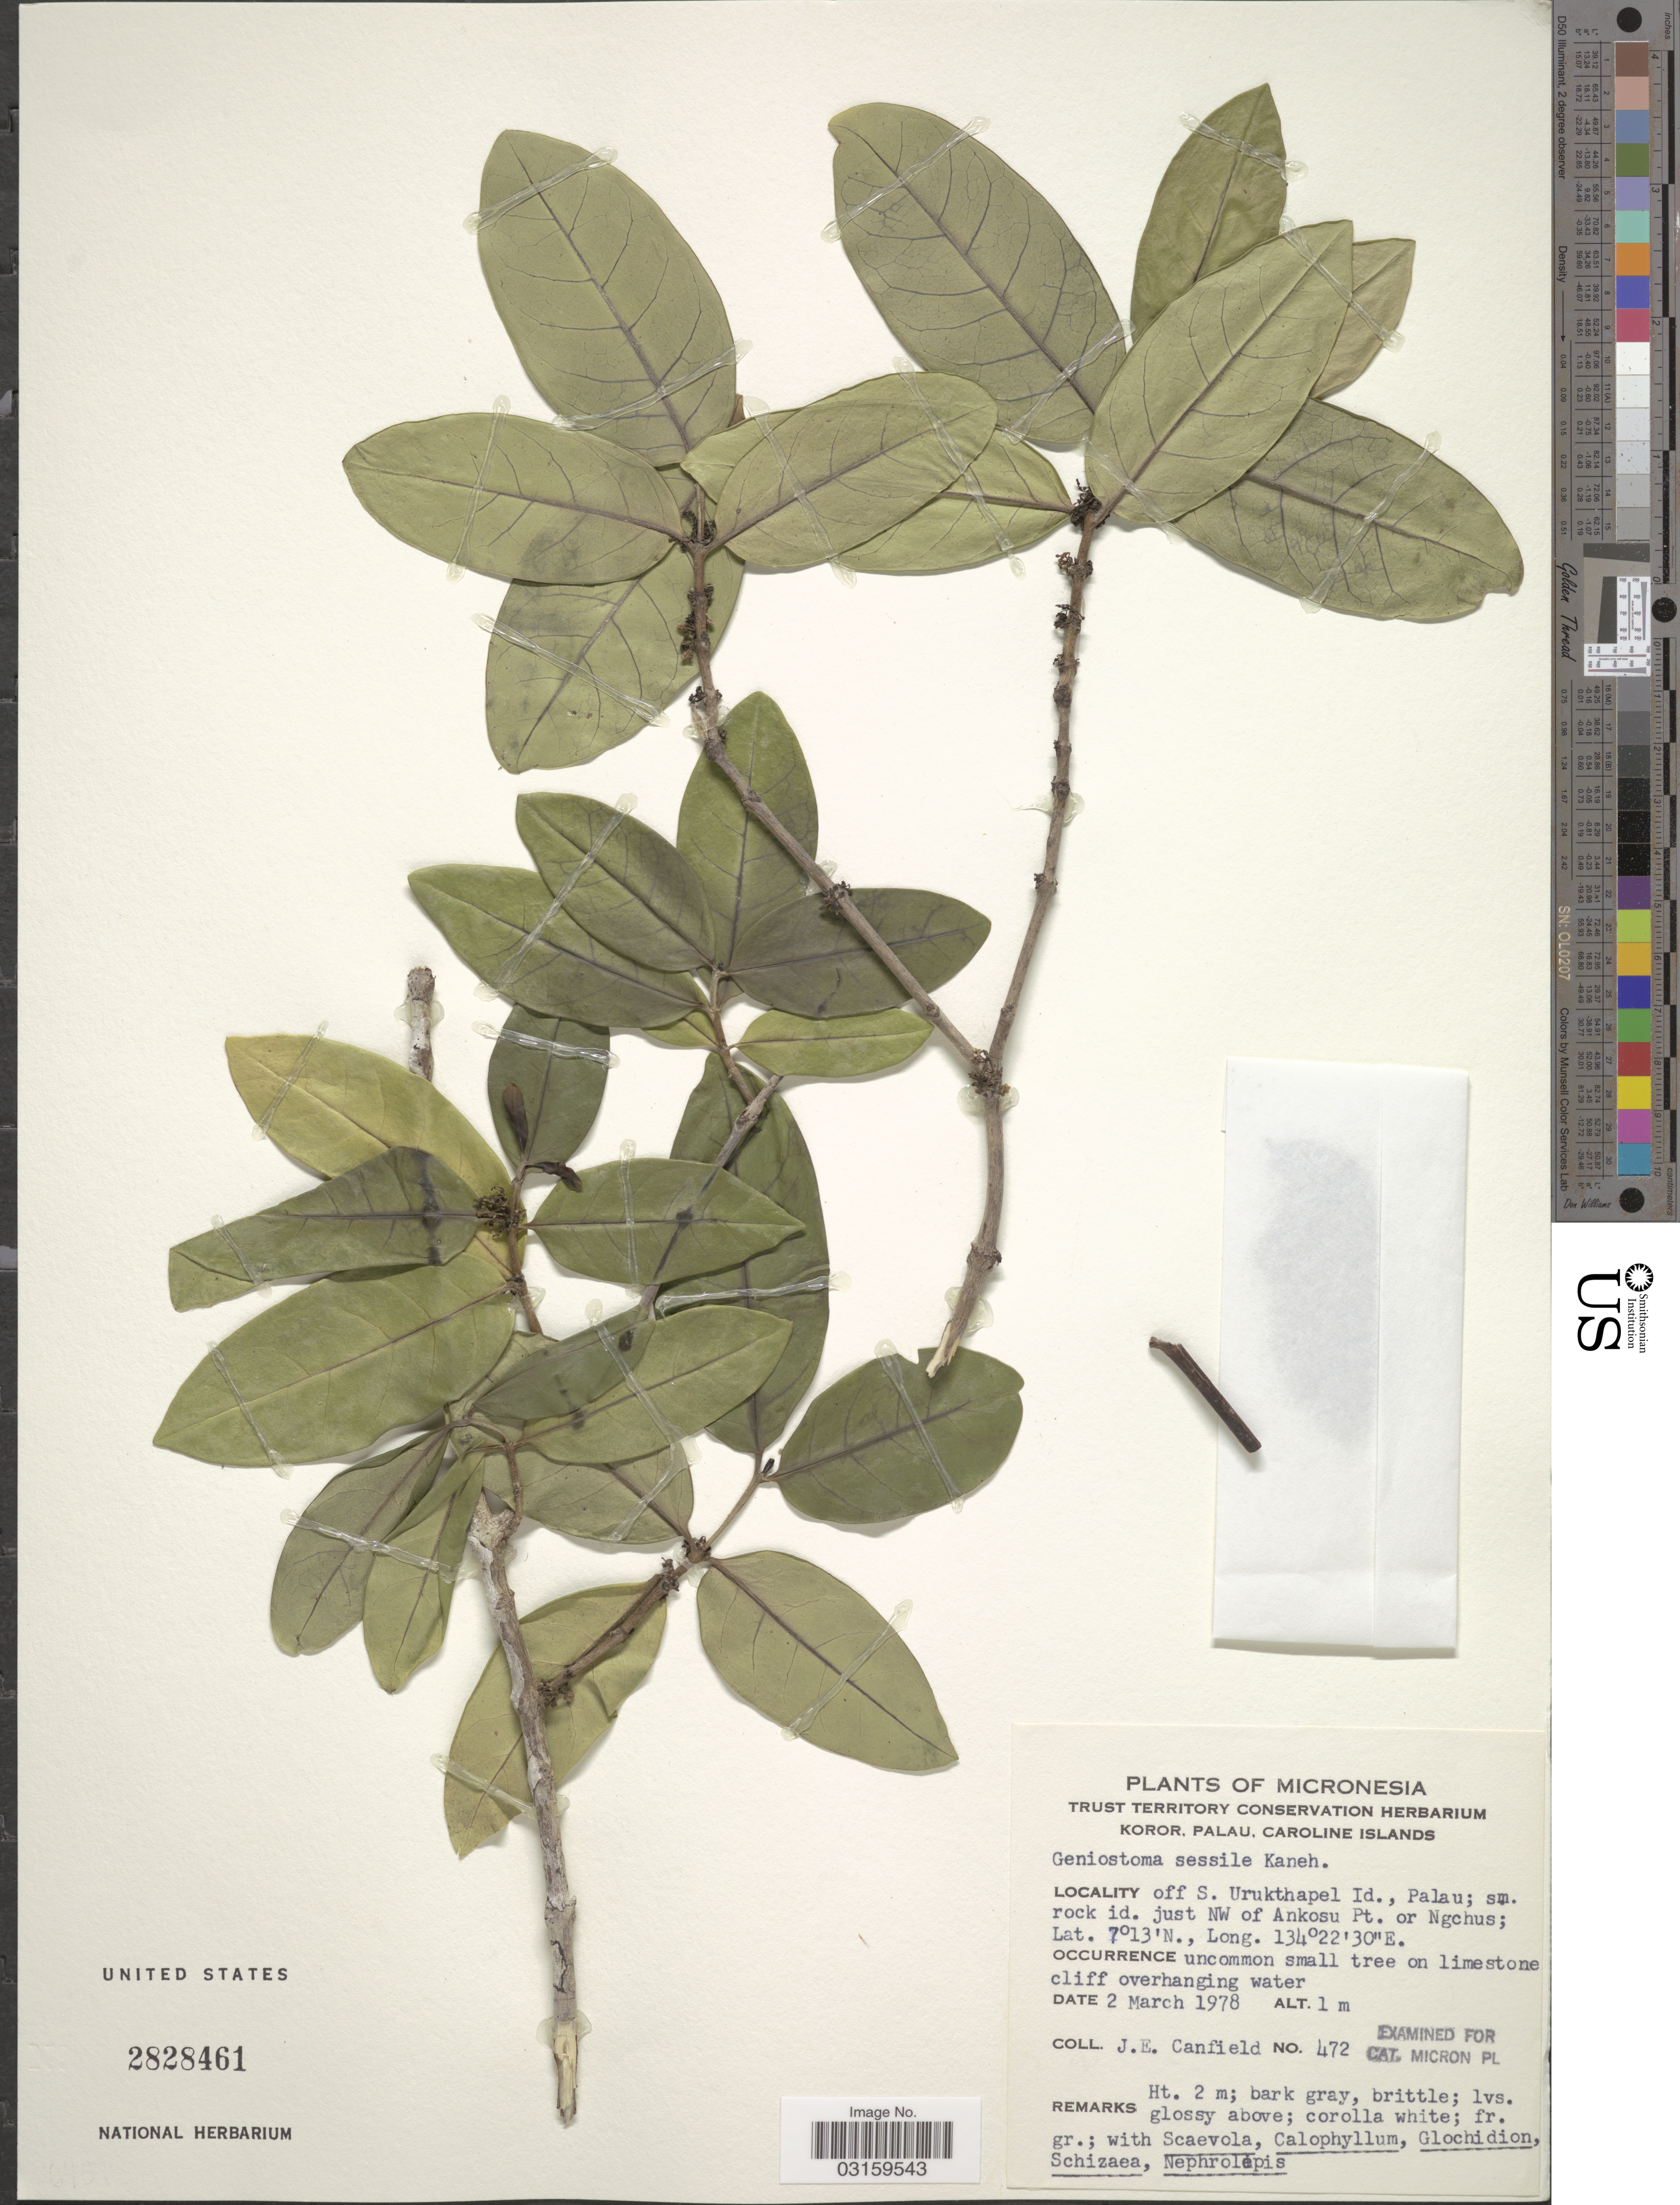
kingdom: Plantae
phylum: Tracheophyta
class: Magnoliopsida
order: Gentianales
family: Loganiaceae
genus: Geniostoma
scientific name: Geniostoma rupestre var. glaberrimum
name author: J.R. Forst. & G. Forst.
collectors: J. E. Canfield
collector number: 472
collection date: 1978-03-02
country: Palau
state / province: Koror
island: Ngeruktabel [Urukthapel]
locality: Off S. Urukthapel Id., Palau; sm. rock id. just NW of Ankosu Pt. or Ngchus.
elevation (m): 1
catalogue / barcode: US 2828461